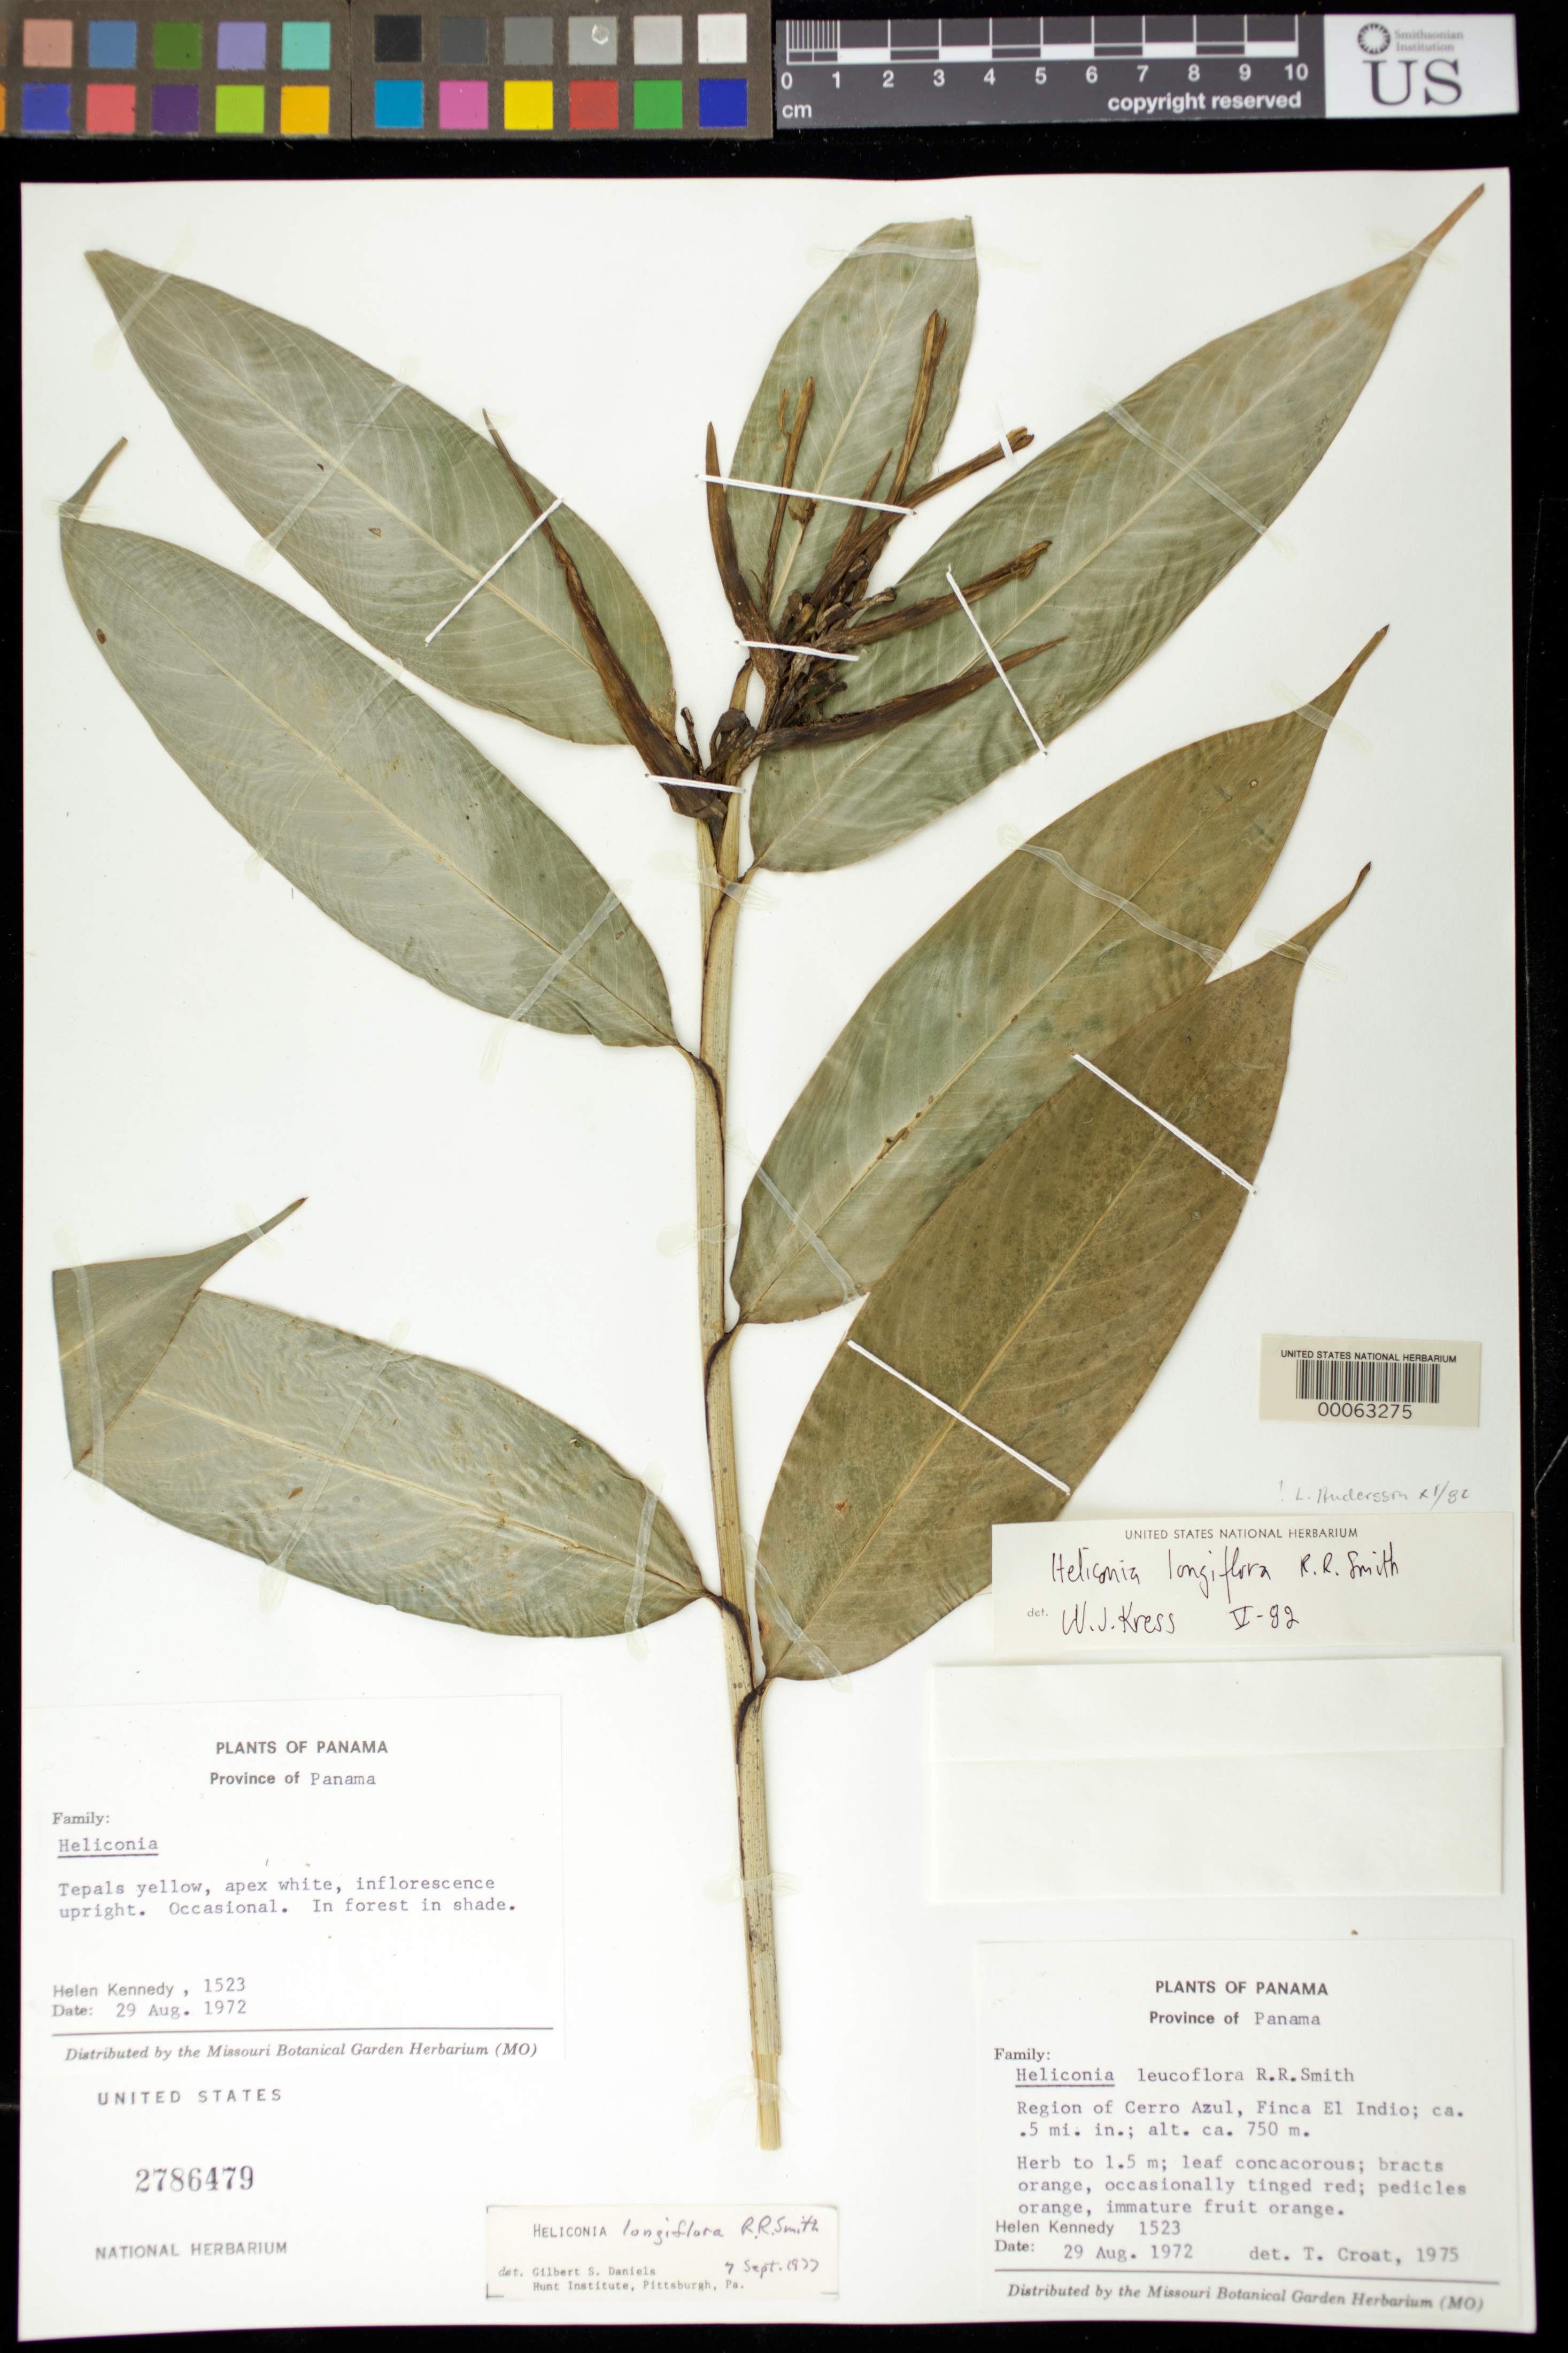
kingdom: Plantae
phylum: Tracheophyta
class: Liliopsida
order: Zingiberales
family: Heliconiaceae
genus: Heliconia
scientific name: Heliconia longiflora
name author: R.R. Sm.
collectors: H. Kennedy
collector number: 1523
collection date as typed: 29 Aug 1972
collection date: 1972-08-29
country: Panama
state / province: Panamá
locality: Region of Cerro Azul, Finca el Indio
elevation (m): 750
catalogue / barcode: US 2786479